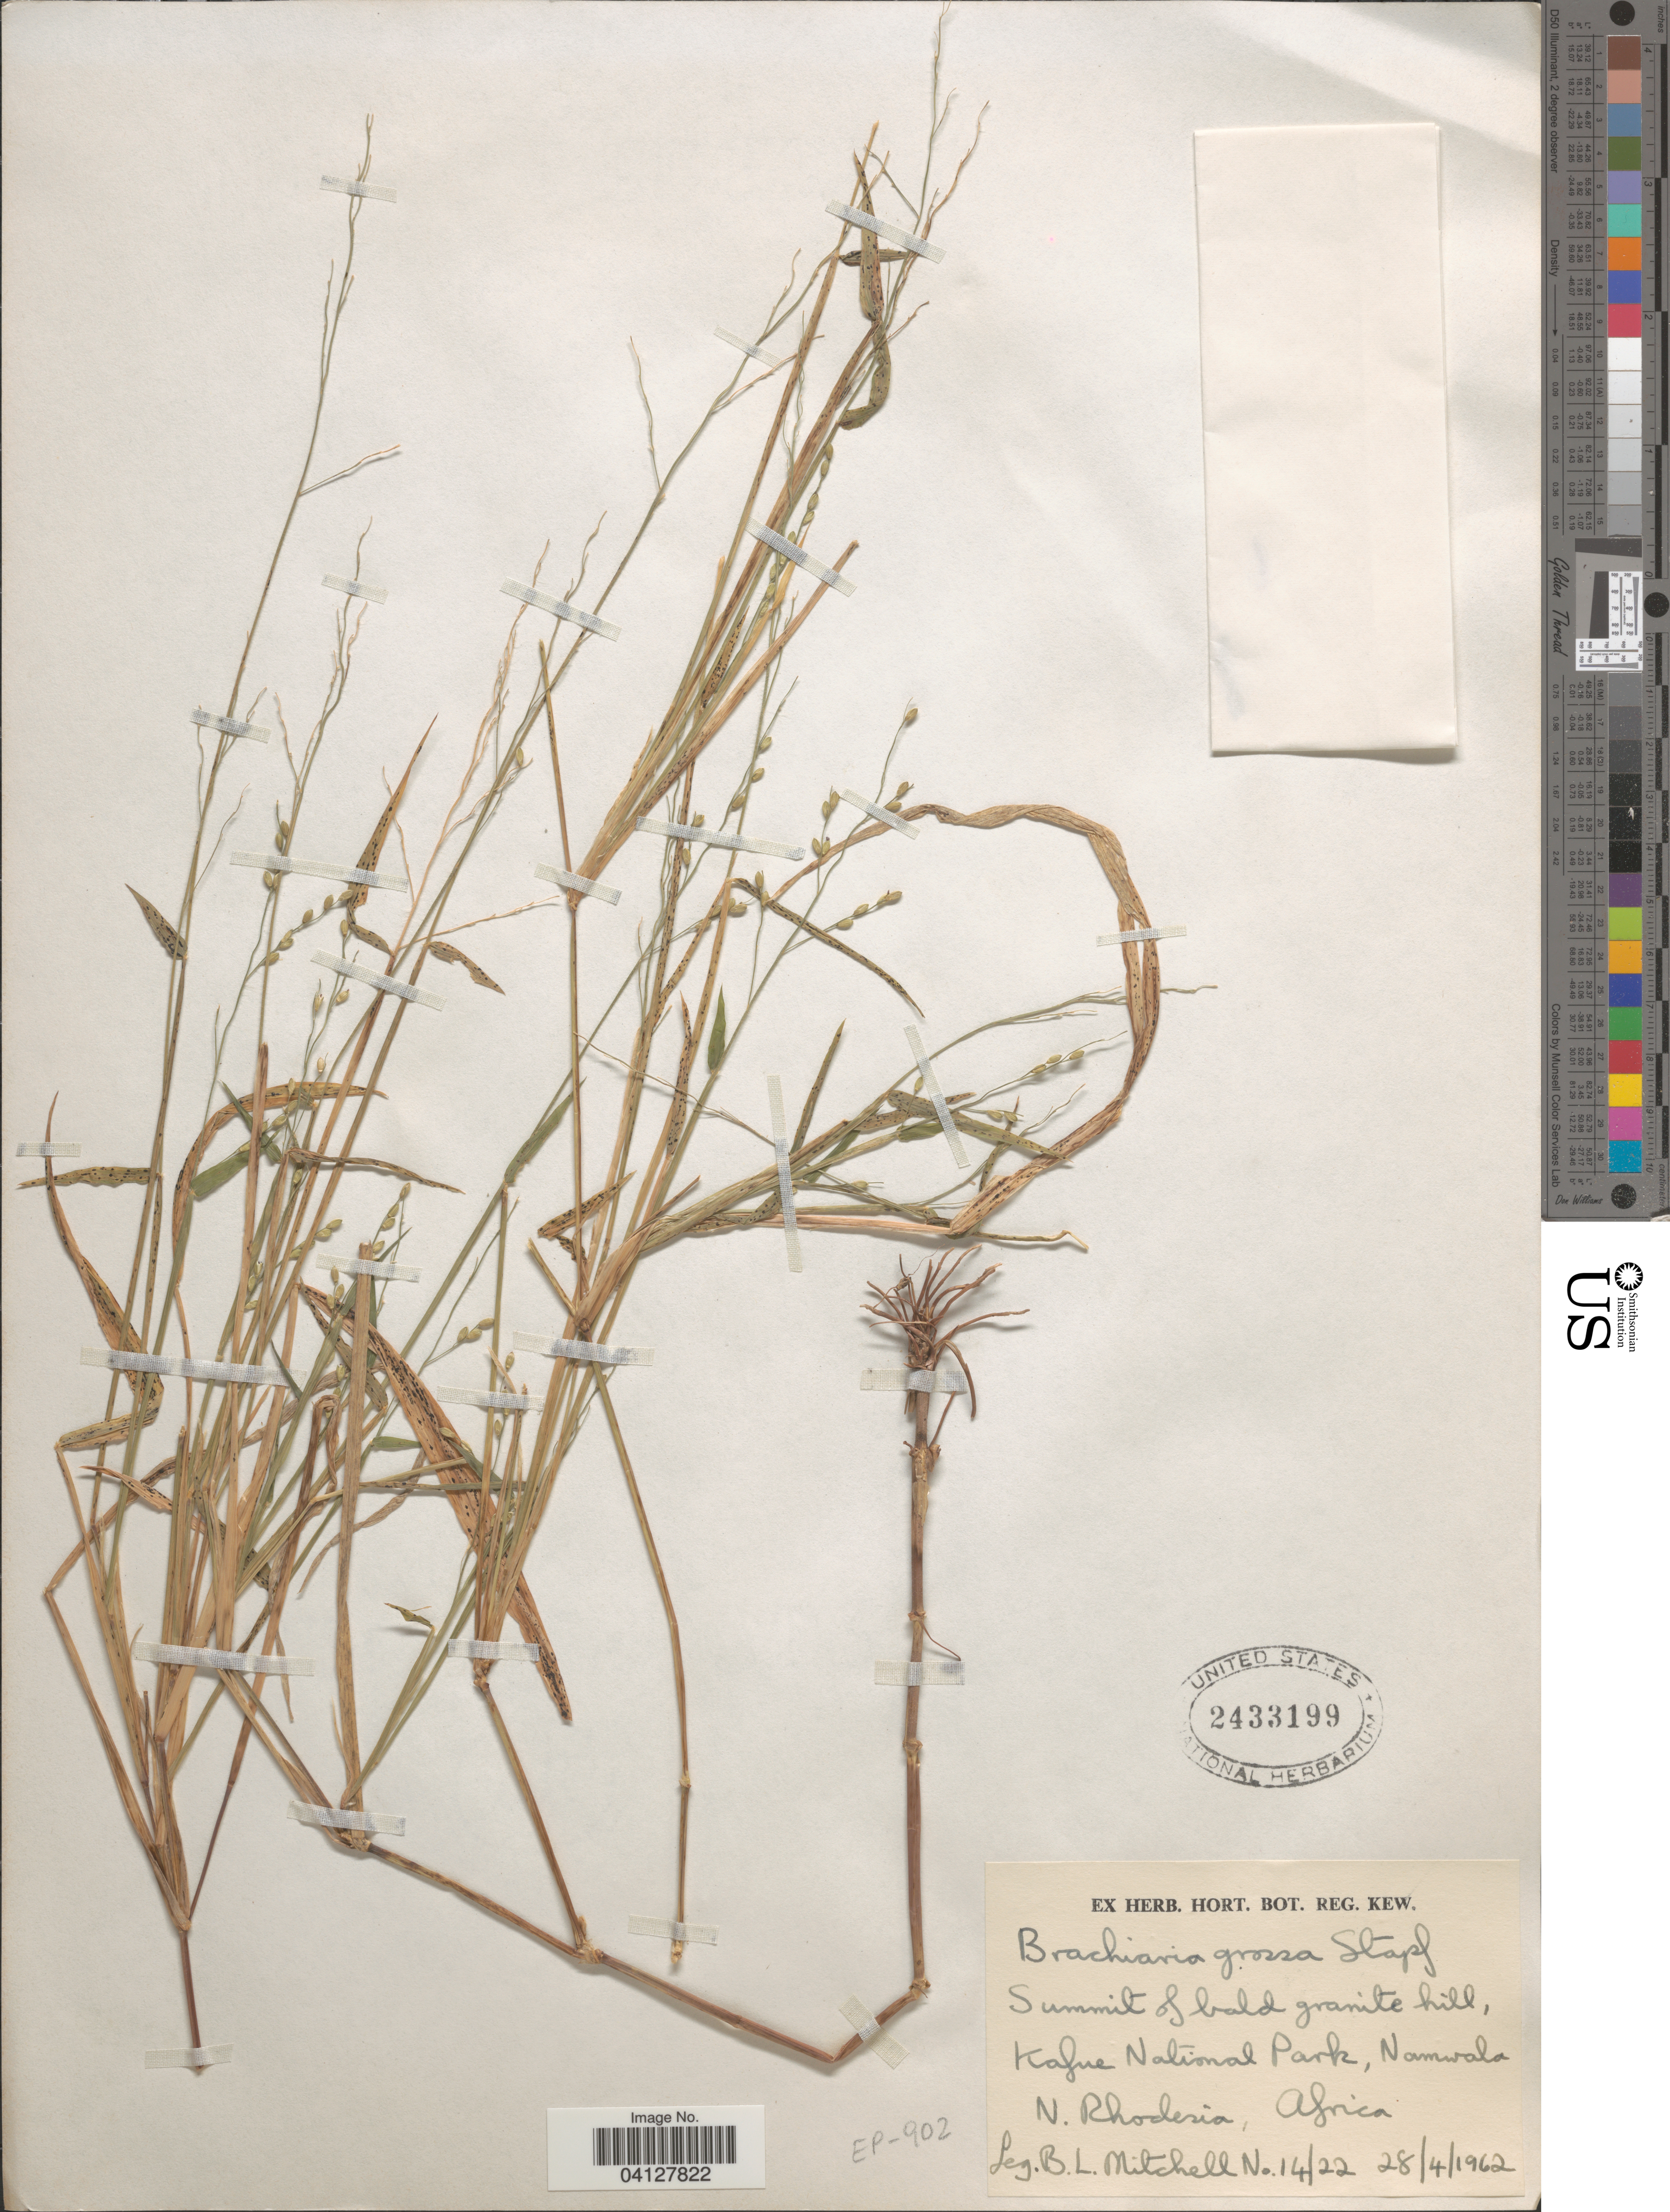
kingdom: Plantae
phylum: Tracheophyta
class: Liliopsida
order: Poales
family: Poaceae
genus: Brachiaria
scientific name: Brachiaria grossa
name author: Stapf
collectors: B. Mitchell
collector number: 14/22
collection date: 1962-04-28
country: Zambia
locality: Summit of bald granite hill, Kafne National Park, Namwala N. Rhodesia.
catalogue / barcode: US 2433199